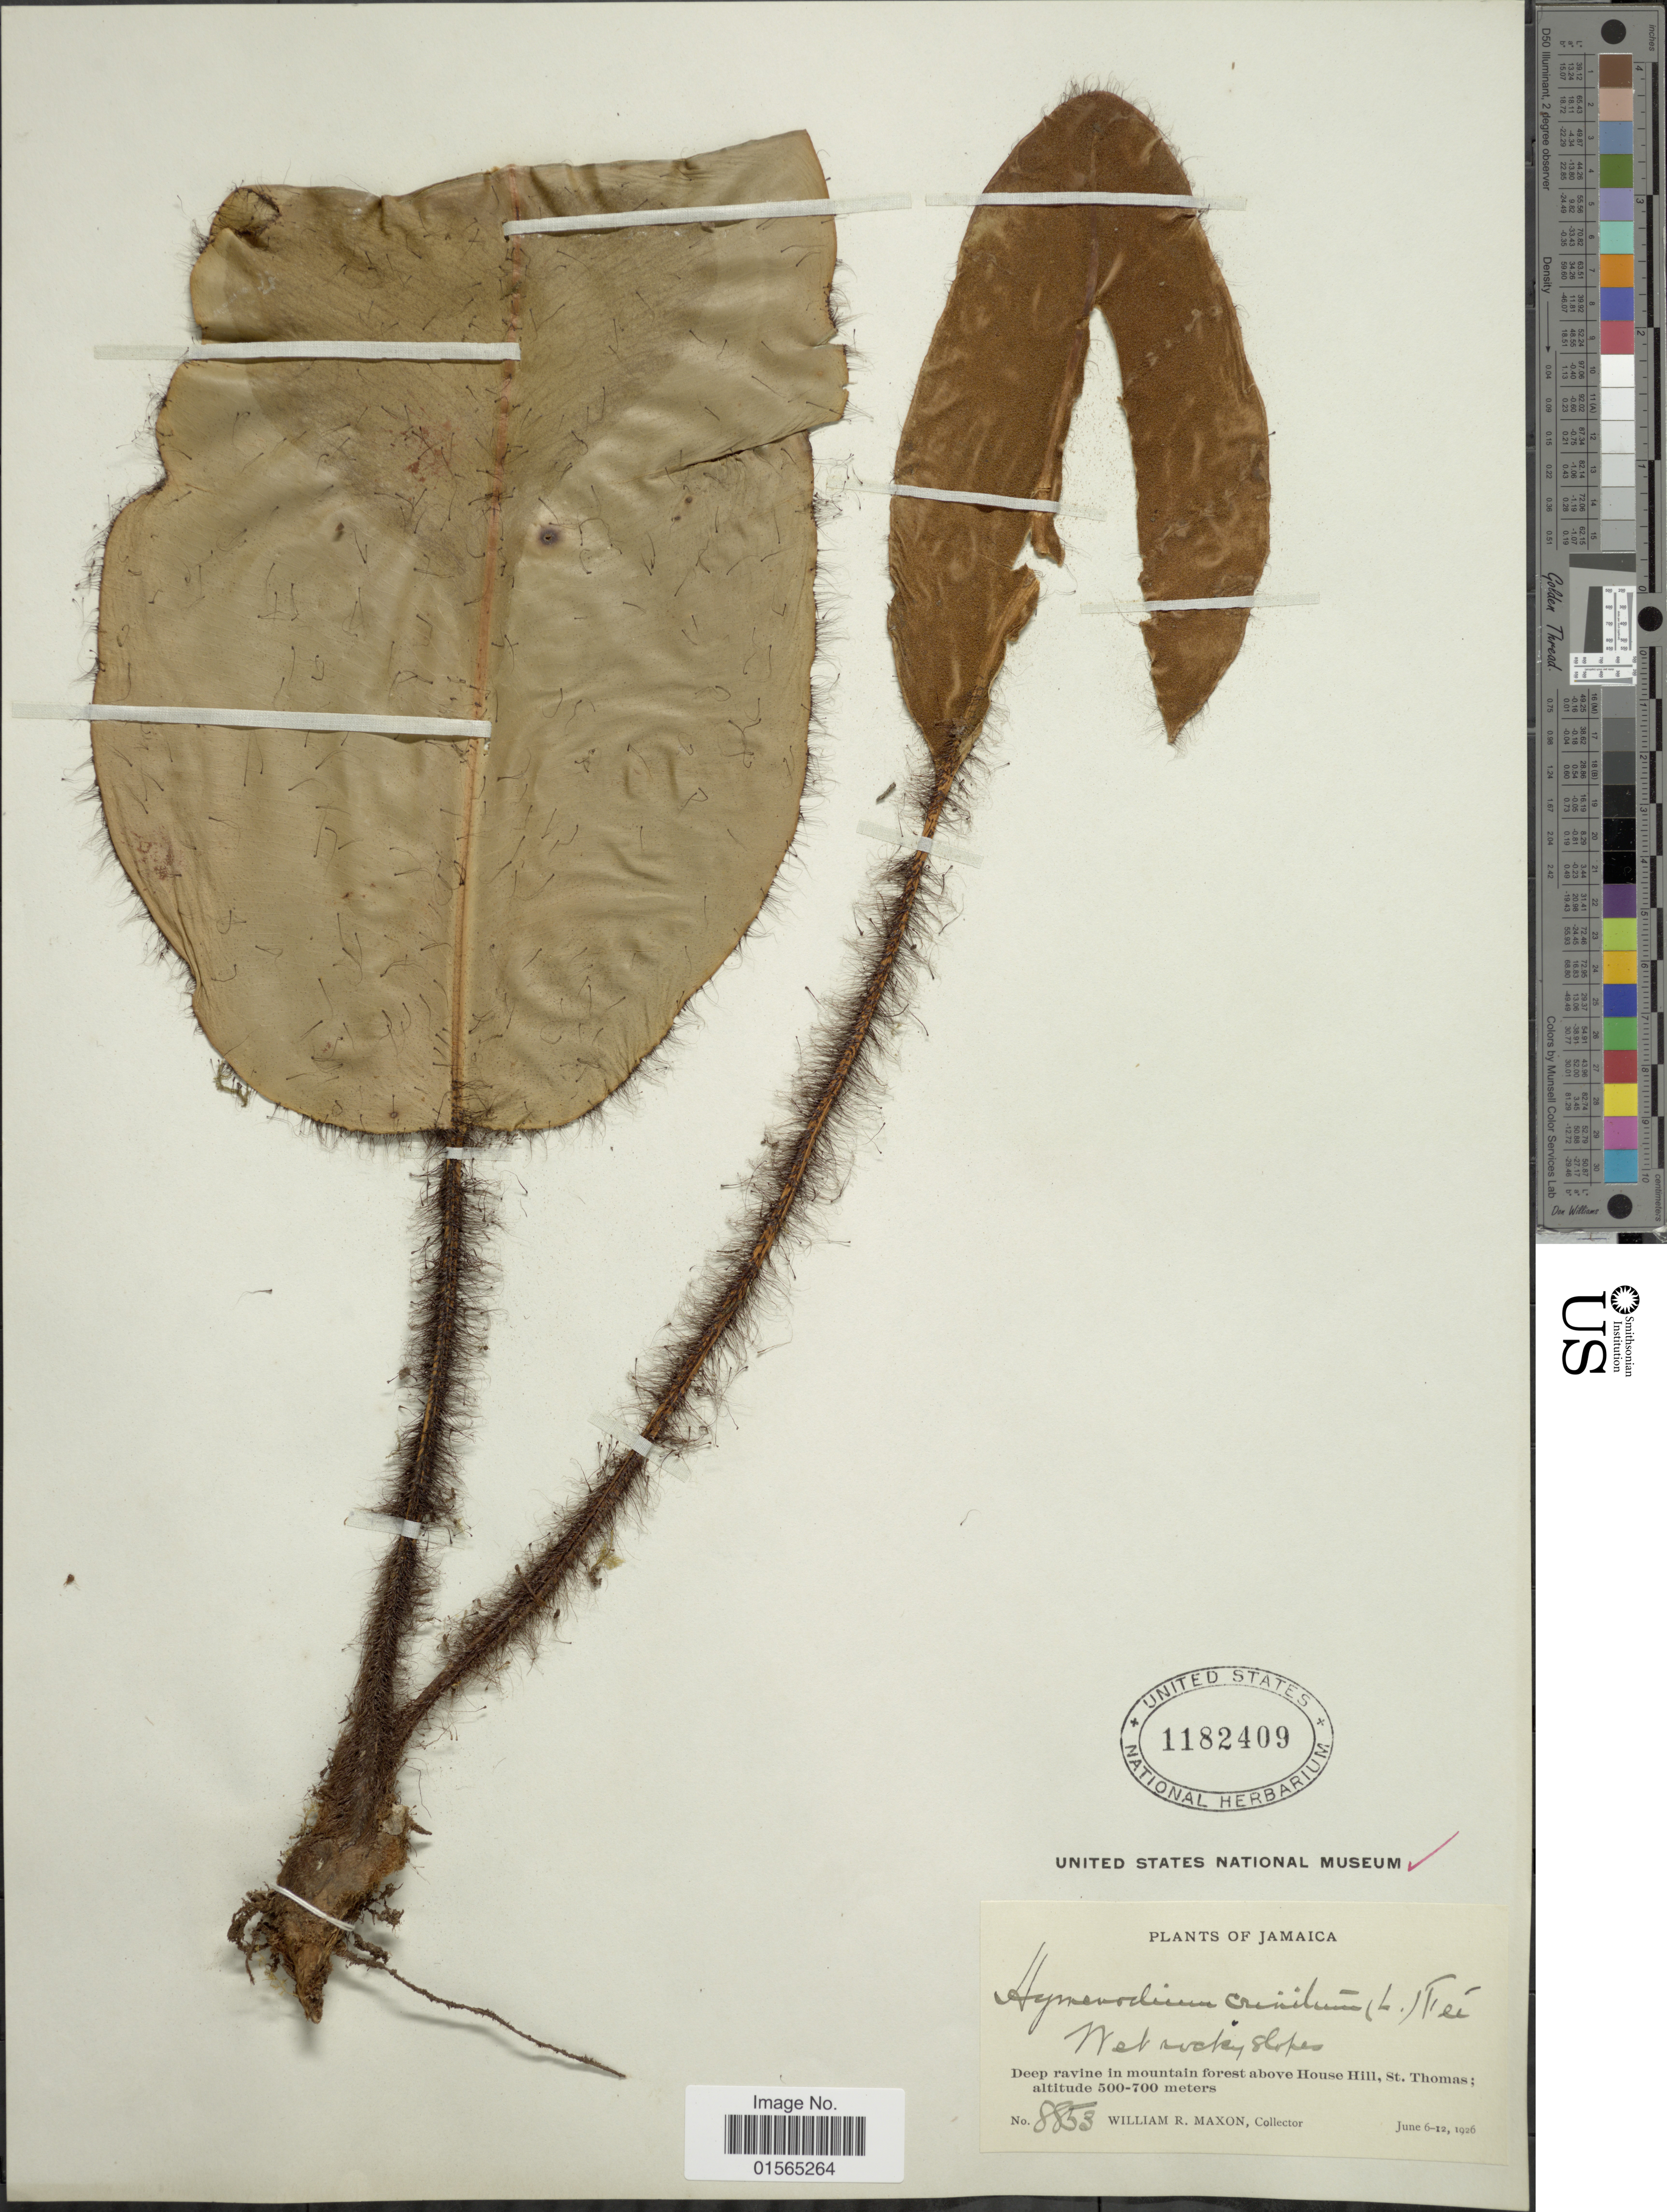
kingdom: Plantae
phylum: Tracheophyta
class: Polypodiopsida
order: Polypodiales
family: Dryopteridaceae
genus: Elaphoglossum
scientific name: Elaphoglossum crinitum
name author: (L.) Christ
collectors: W. R. Maxon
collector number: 8853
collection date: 1926-06-06/1926-06-12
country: Jamaica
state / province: Saint Thomas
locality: Deep ravine in mountain forest above House Hill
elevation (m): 500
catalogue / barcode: US 1182409